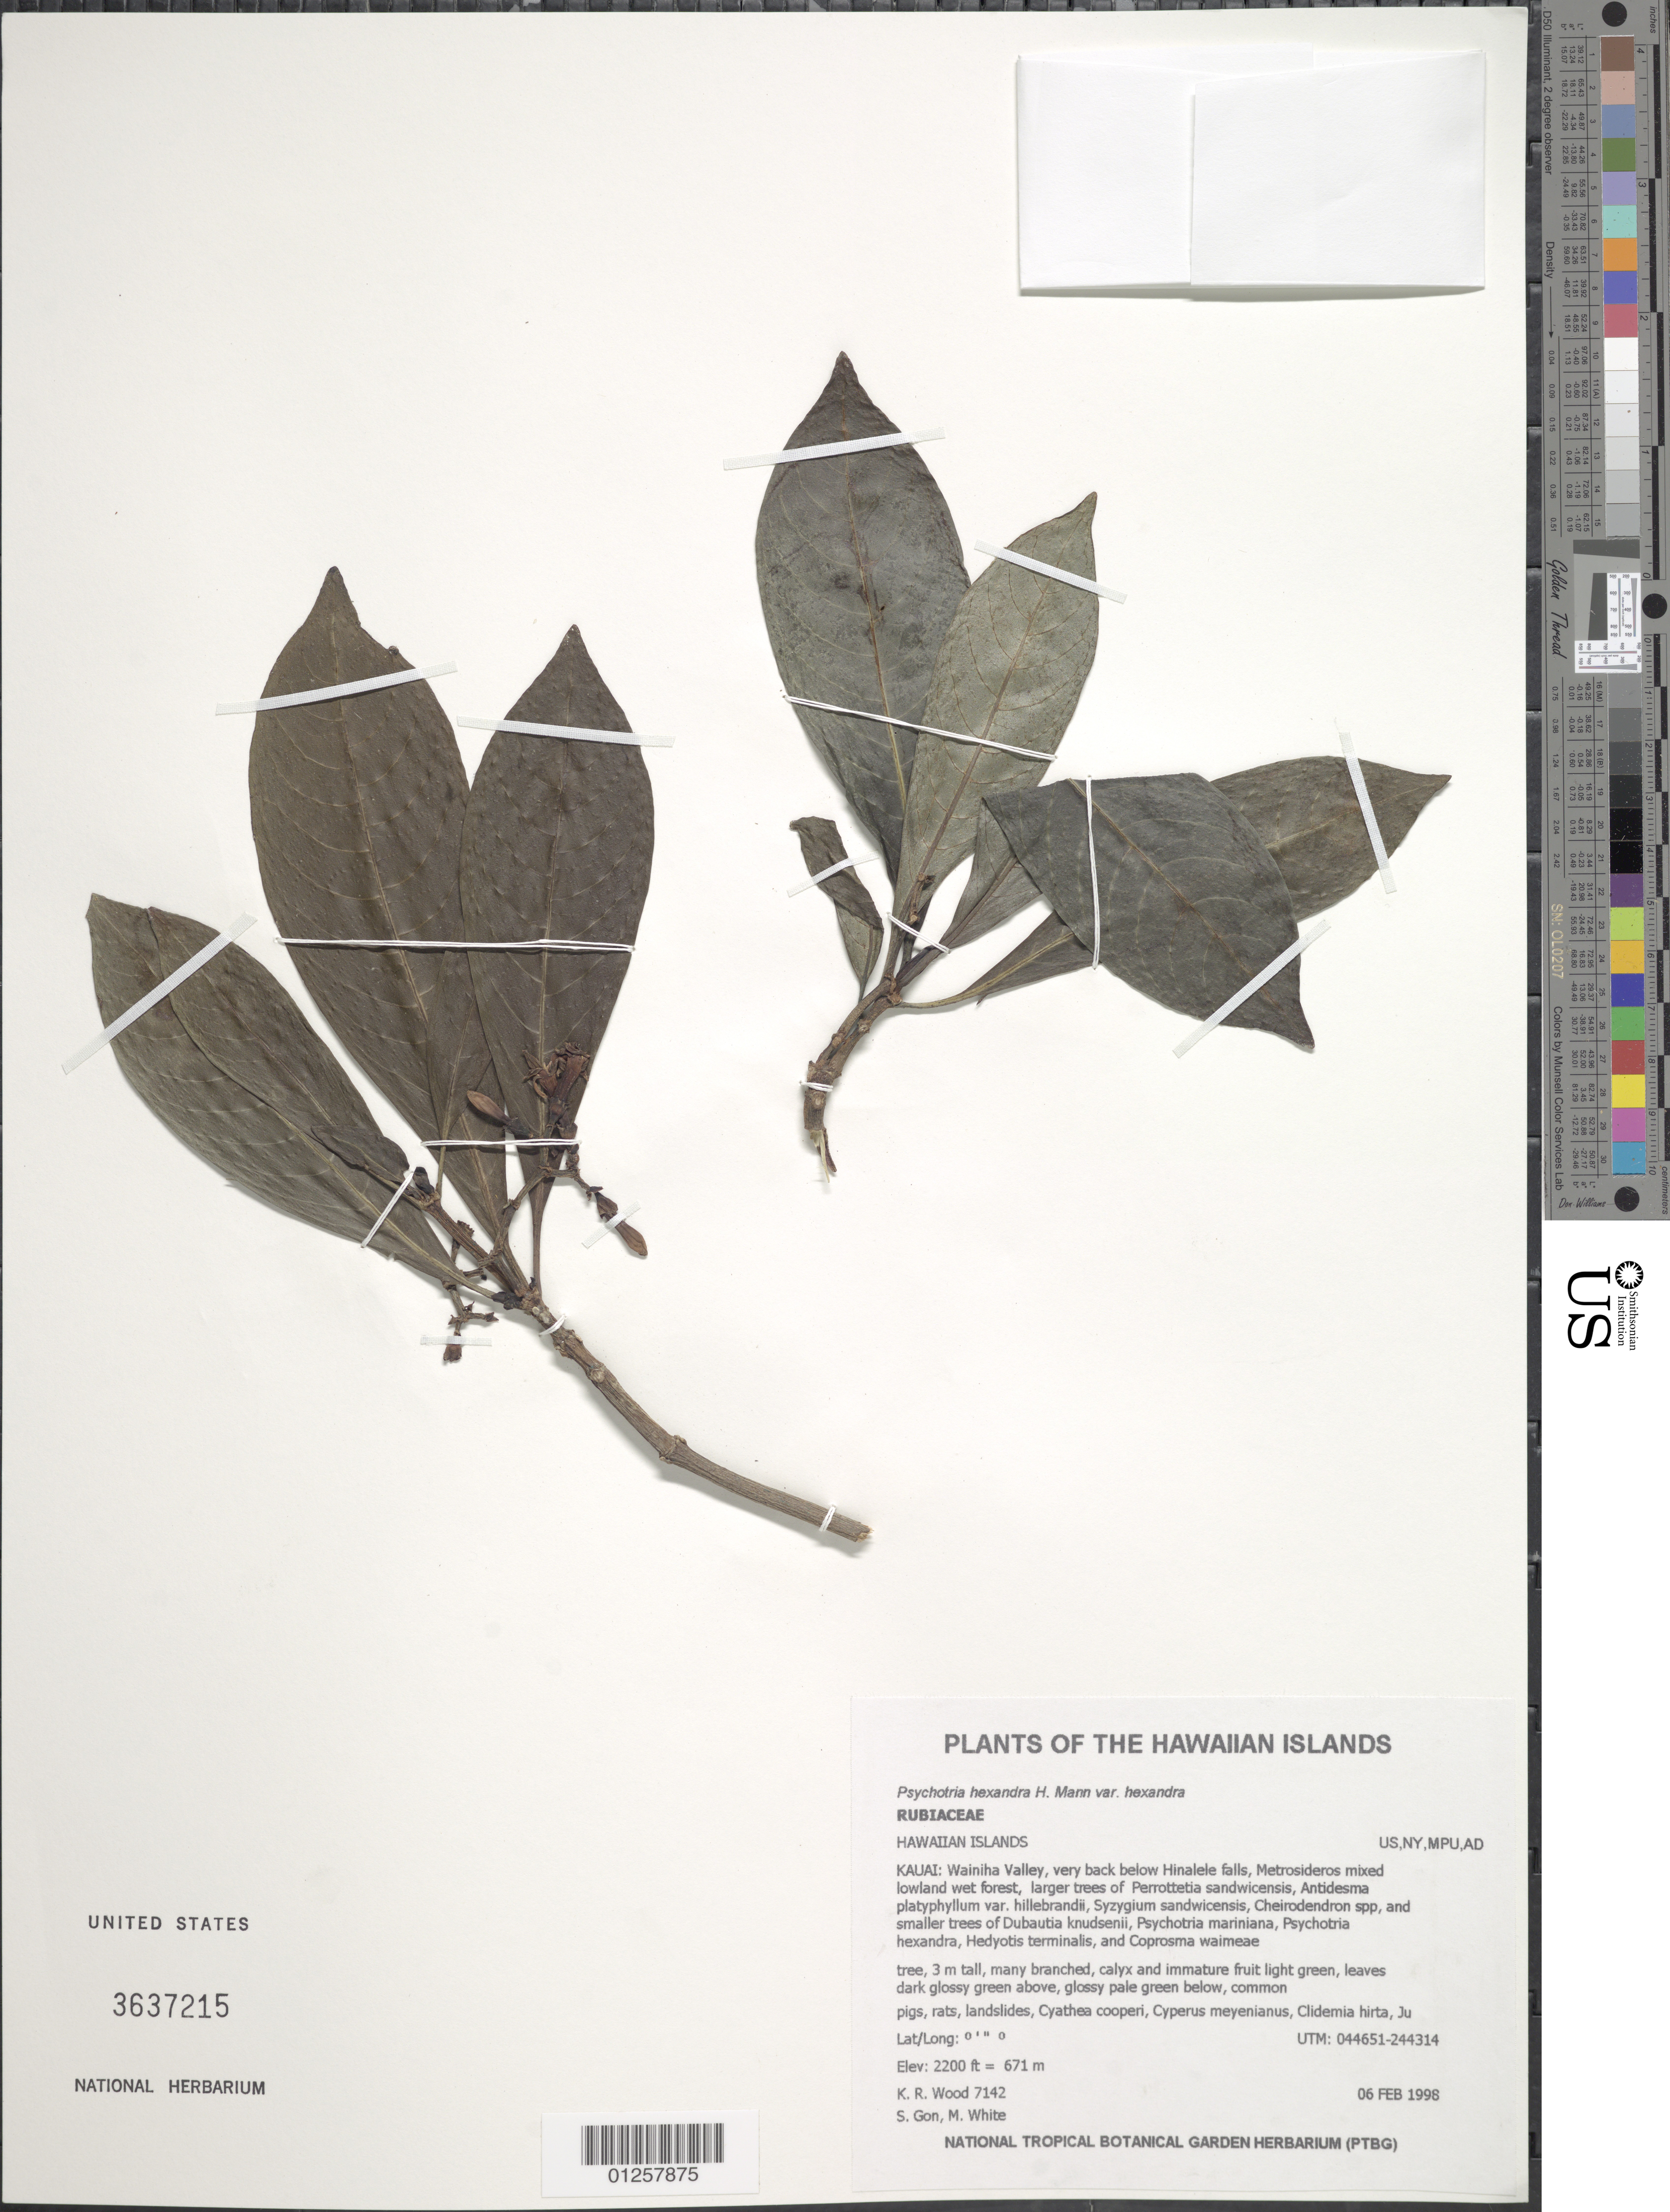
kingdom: Plantae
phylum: Tracheophyta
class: Magnoliopsida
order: Gentianales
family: Rubiaceae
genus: Psychotria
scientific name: Psychotria hexandra var. hexandra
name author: H. Mann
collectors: K. R. Wood, S. Gon & M. White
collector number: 7142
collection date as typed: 5 Feb 1998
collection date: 1998-02-05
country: United States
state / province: Hawaii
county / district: Kauai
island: Kaua'i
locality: Wainiha Valley, very back below Hinalele Falls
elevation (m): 671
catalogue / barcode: US 3637215